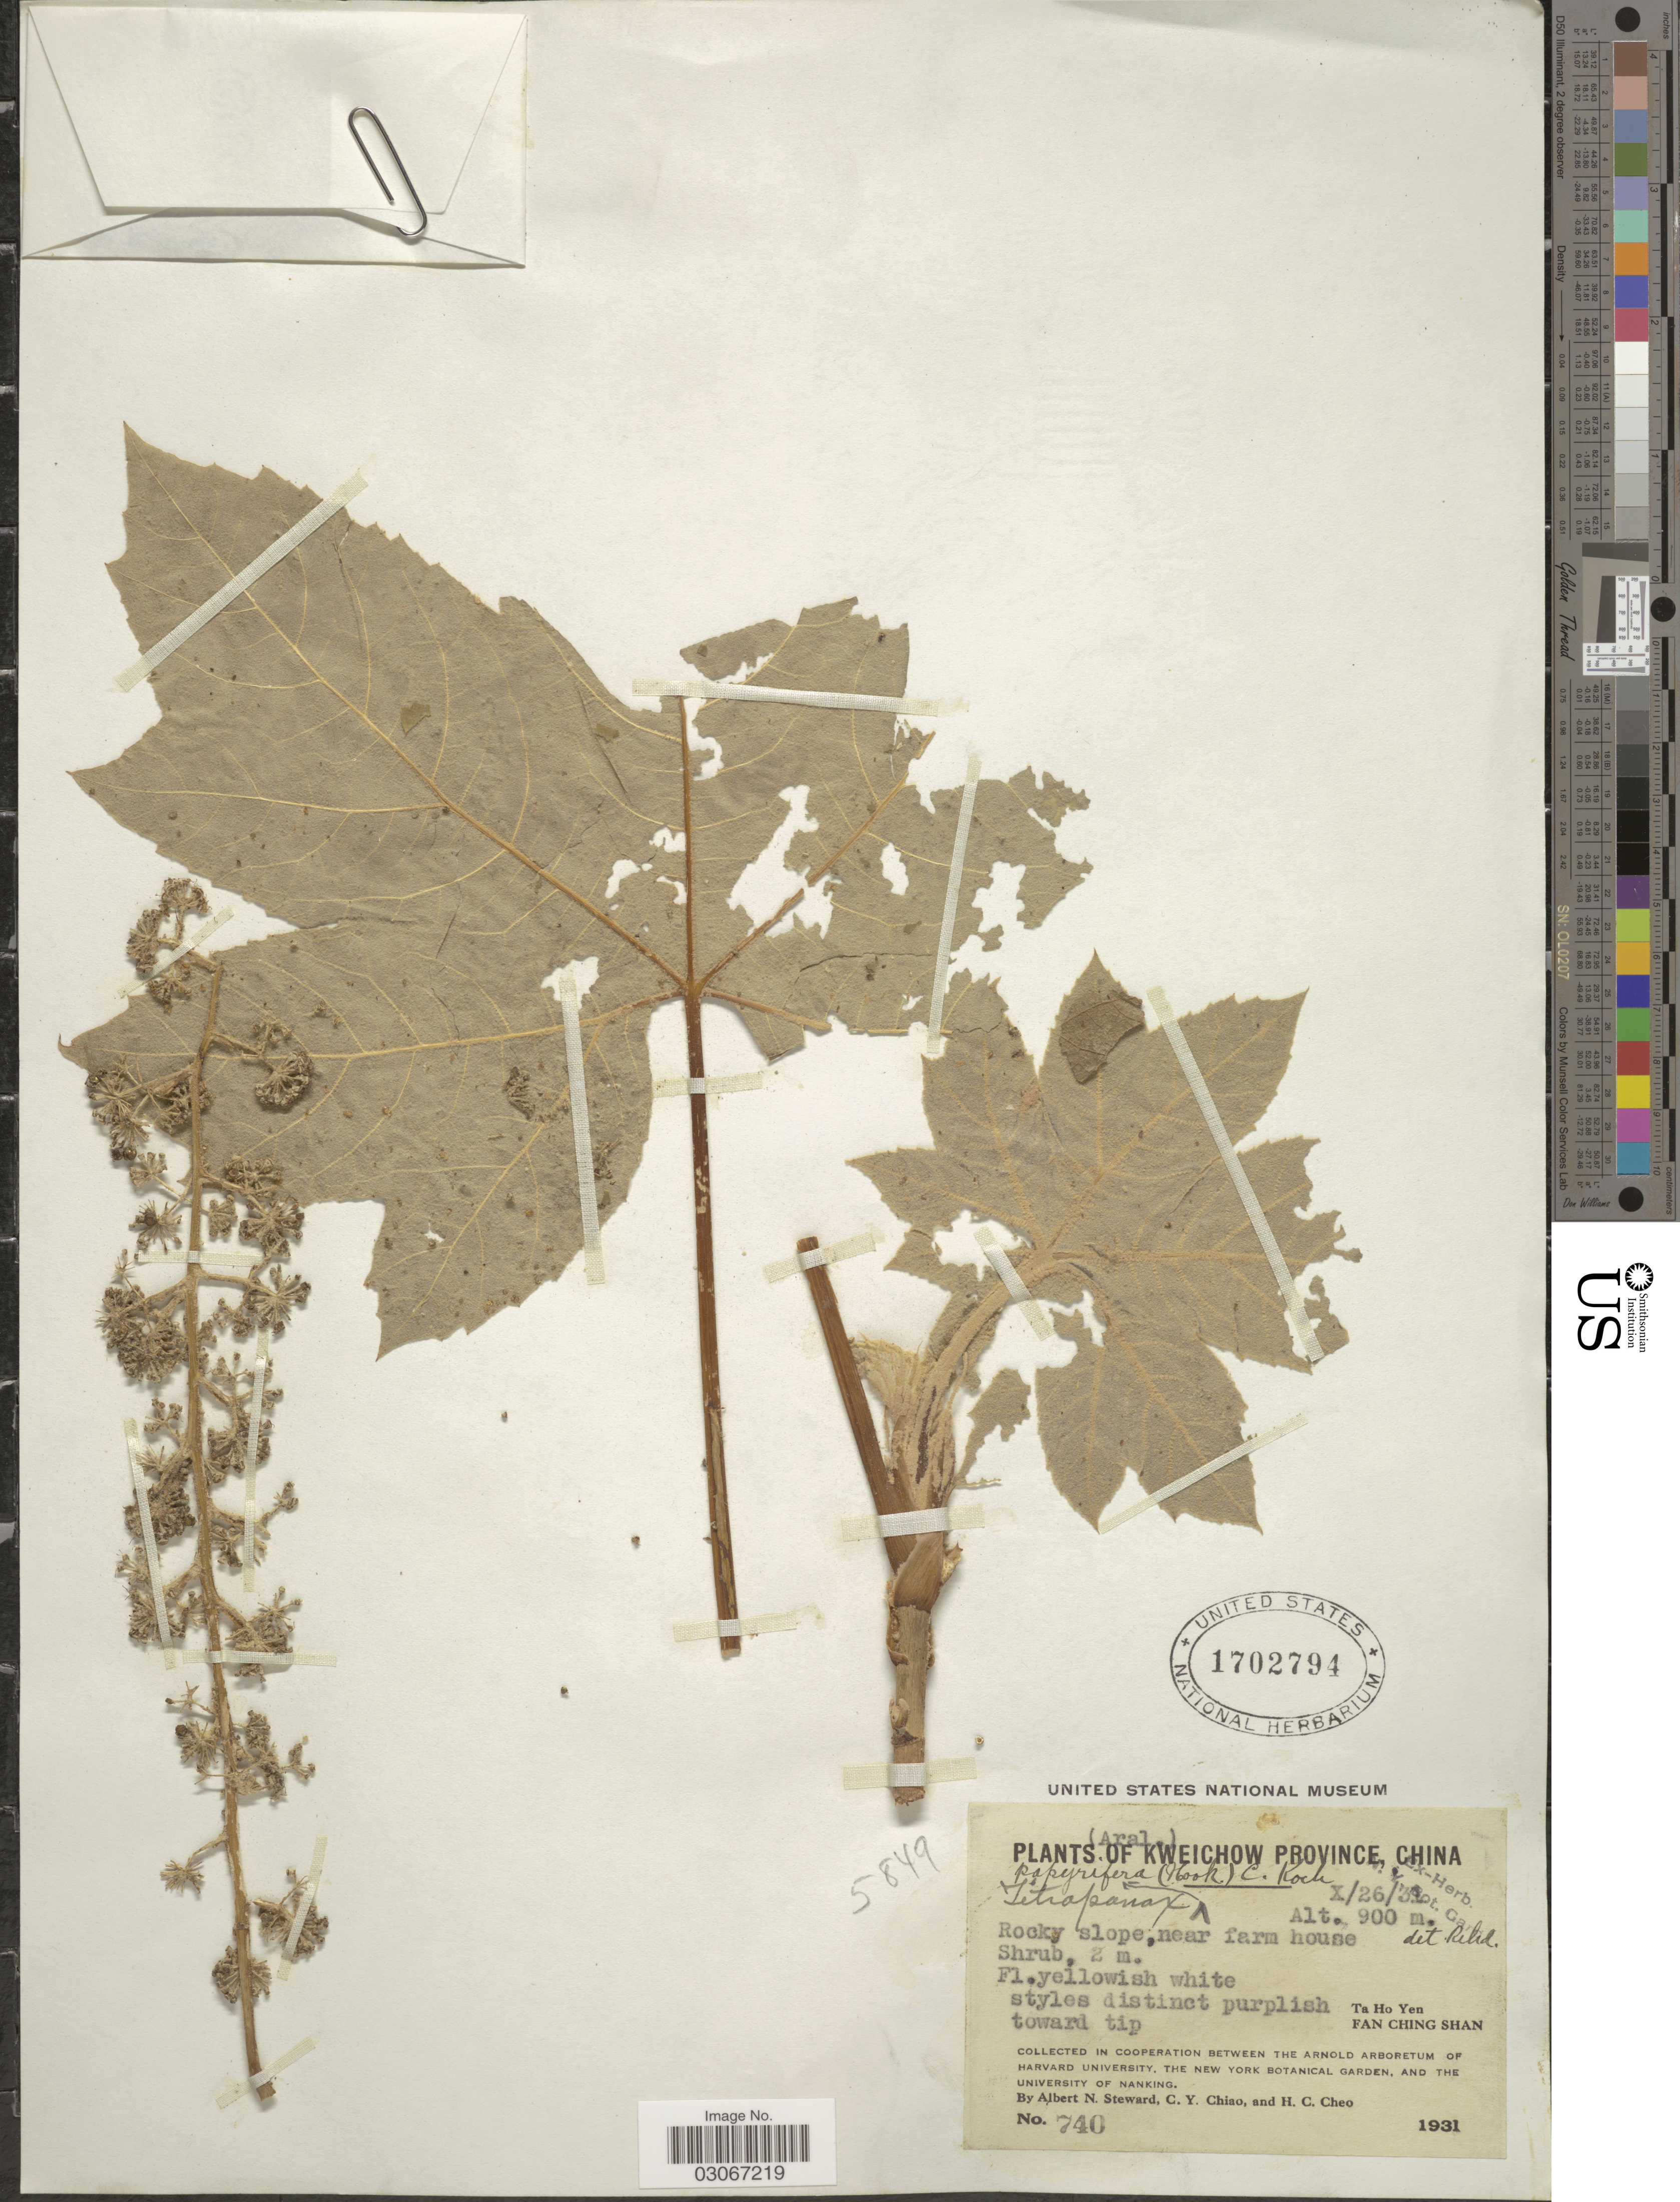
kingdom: Plantae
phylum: Tracheophyta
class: Magnoliopsida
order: Apiales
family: Araliaceae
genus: Tetrapanax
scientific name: Tetrapanax papyrifer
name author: (Hook.) K. Koch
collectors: A. N. Steward, C. Y. Chiao & H. Cheo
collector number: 740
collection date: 1931-10-26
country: China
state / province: Guizhou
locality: Kweichow Province. Ta Ho Yen. Fan Ching Shan.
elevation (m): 900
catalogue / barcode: US 1702794